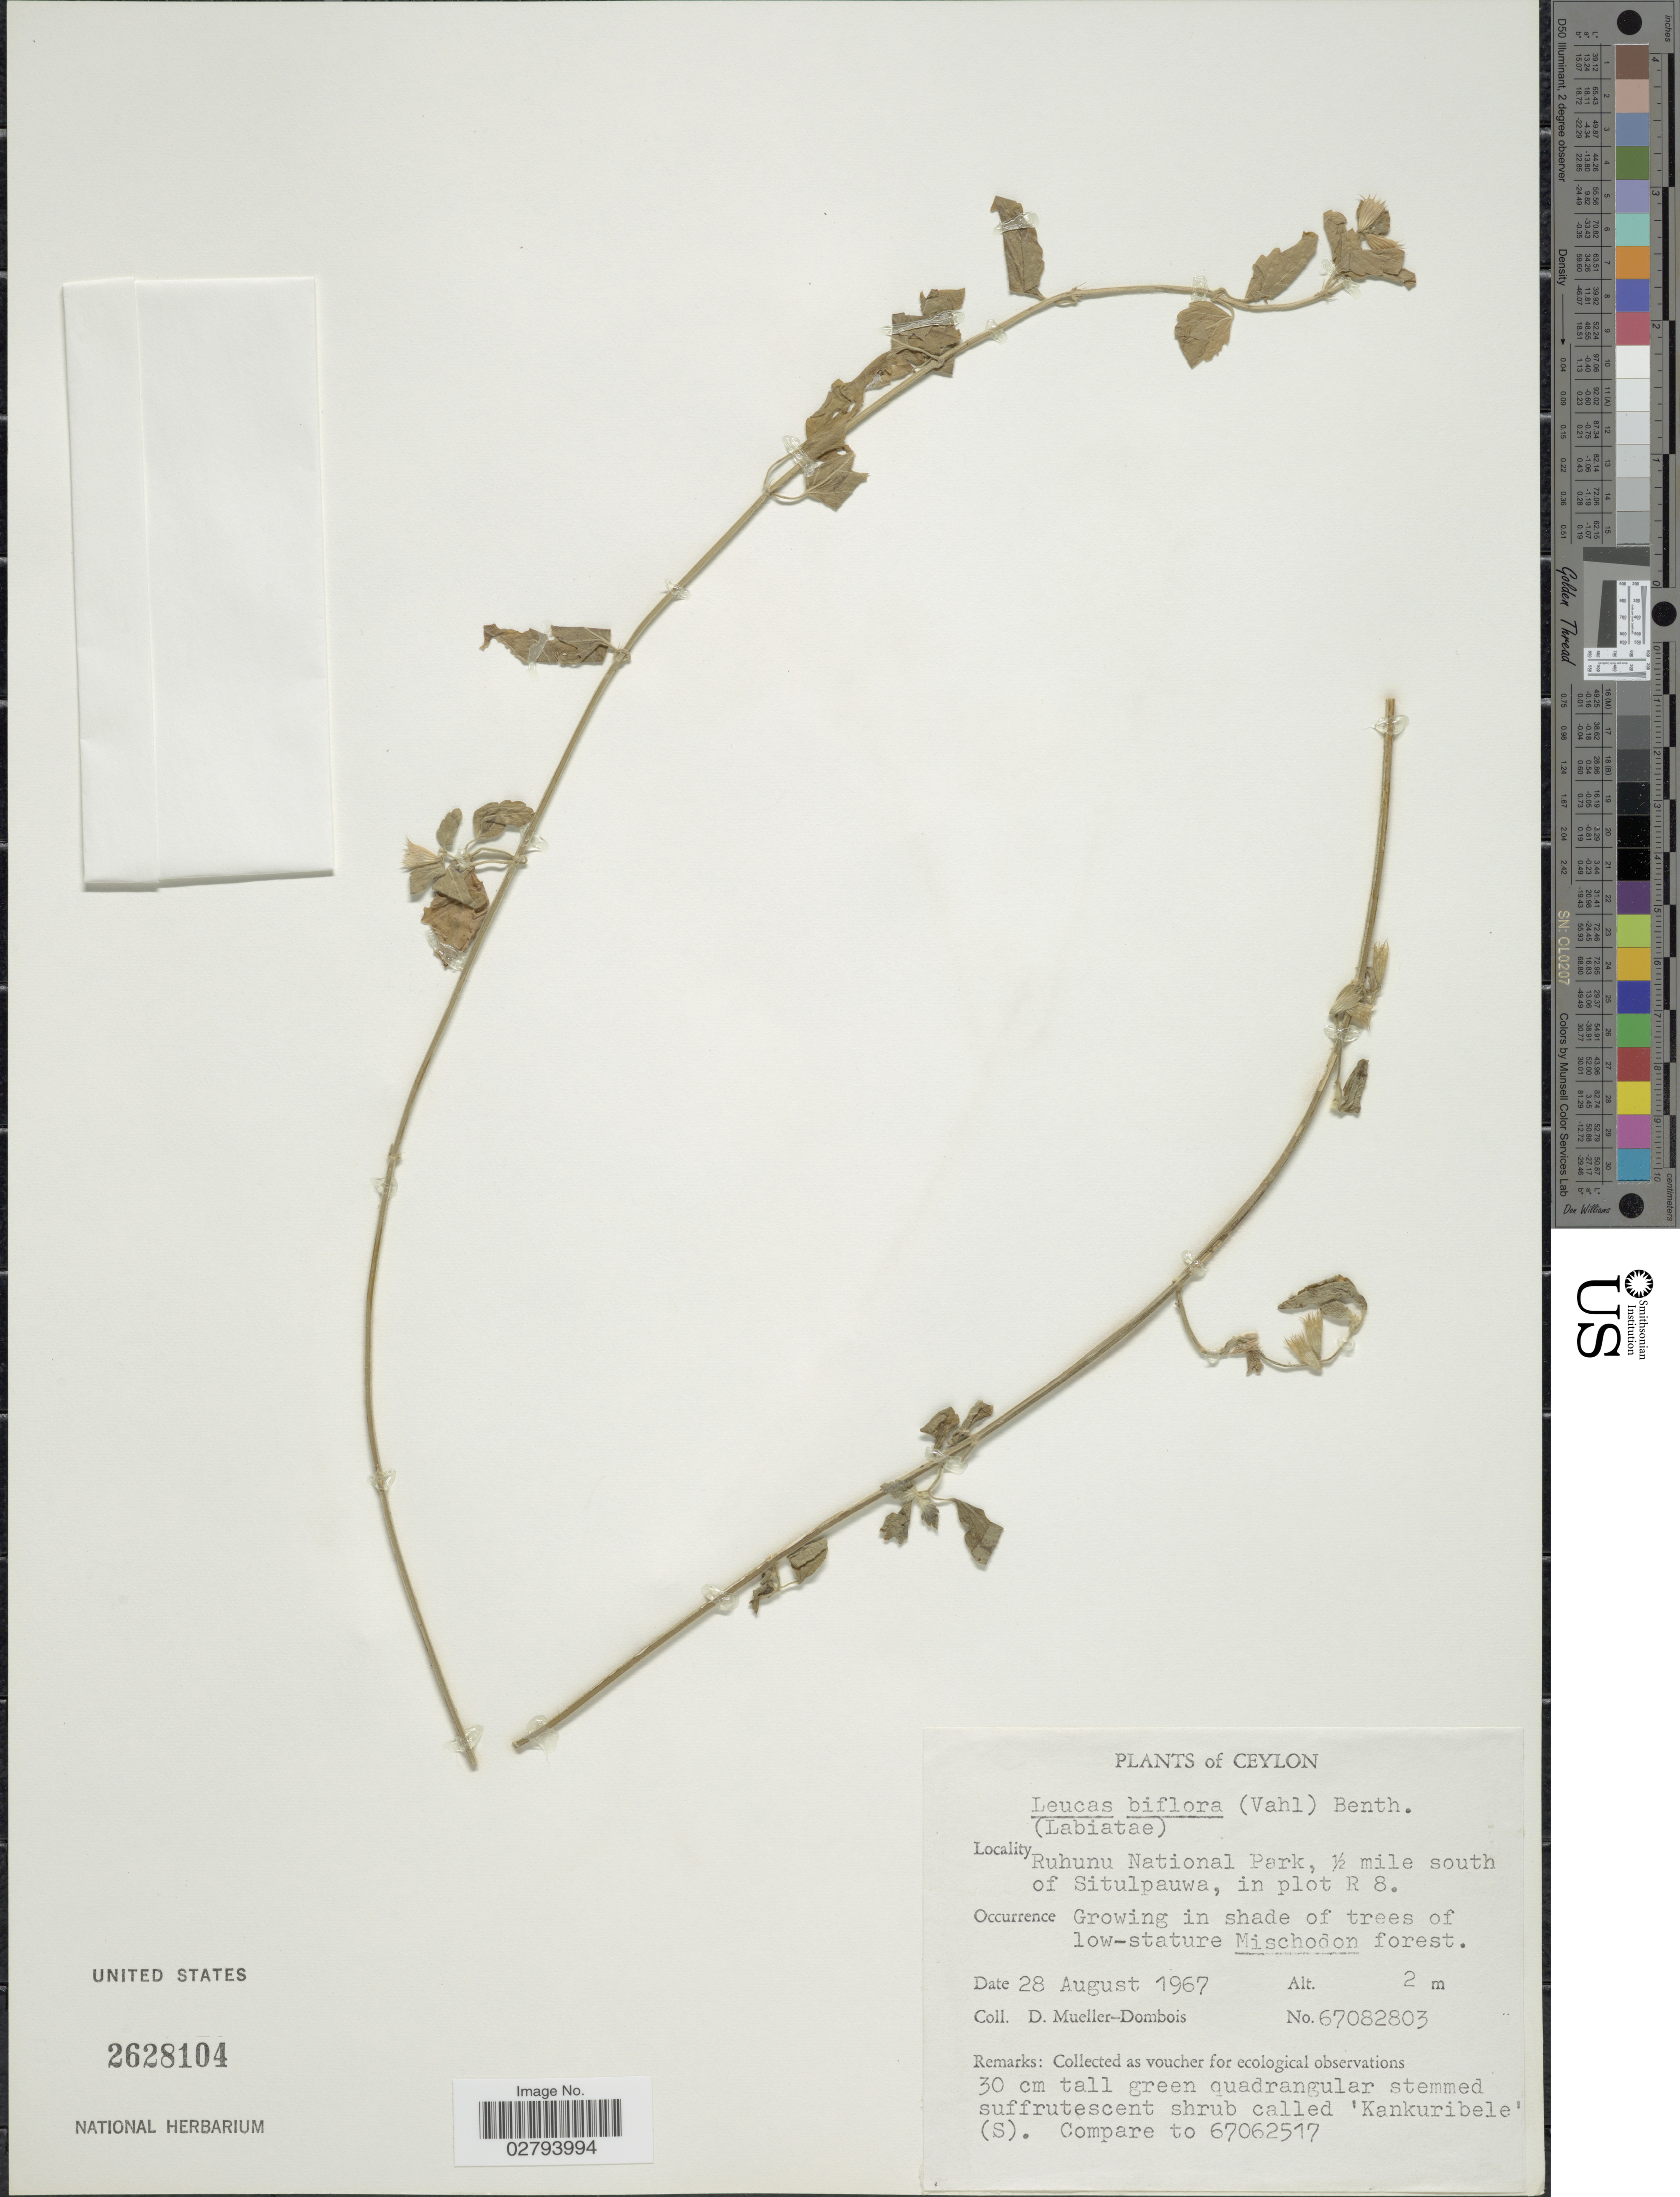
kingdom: Plantae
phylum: Tracheophyta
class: Magnoliopsida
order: Lamiales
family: Lamiaceae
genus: Leucas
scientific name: Leucas biflora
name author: (Vahl) Sm.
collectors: D. Mueller-Dombois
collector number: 67082803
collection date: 1967-08-28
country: Sri Lanka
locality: Ceylon, Ruhunu National Park, ½ mile south of Situlpauwa, in plot R 8.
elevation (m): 2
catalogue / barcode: US 2628104